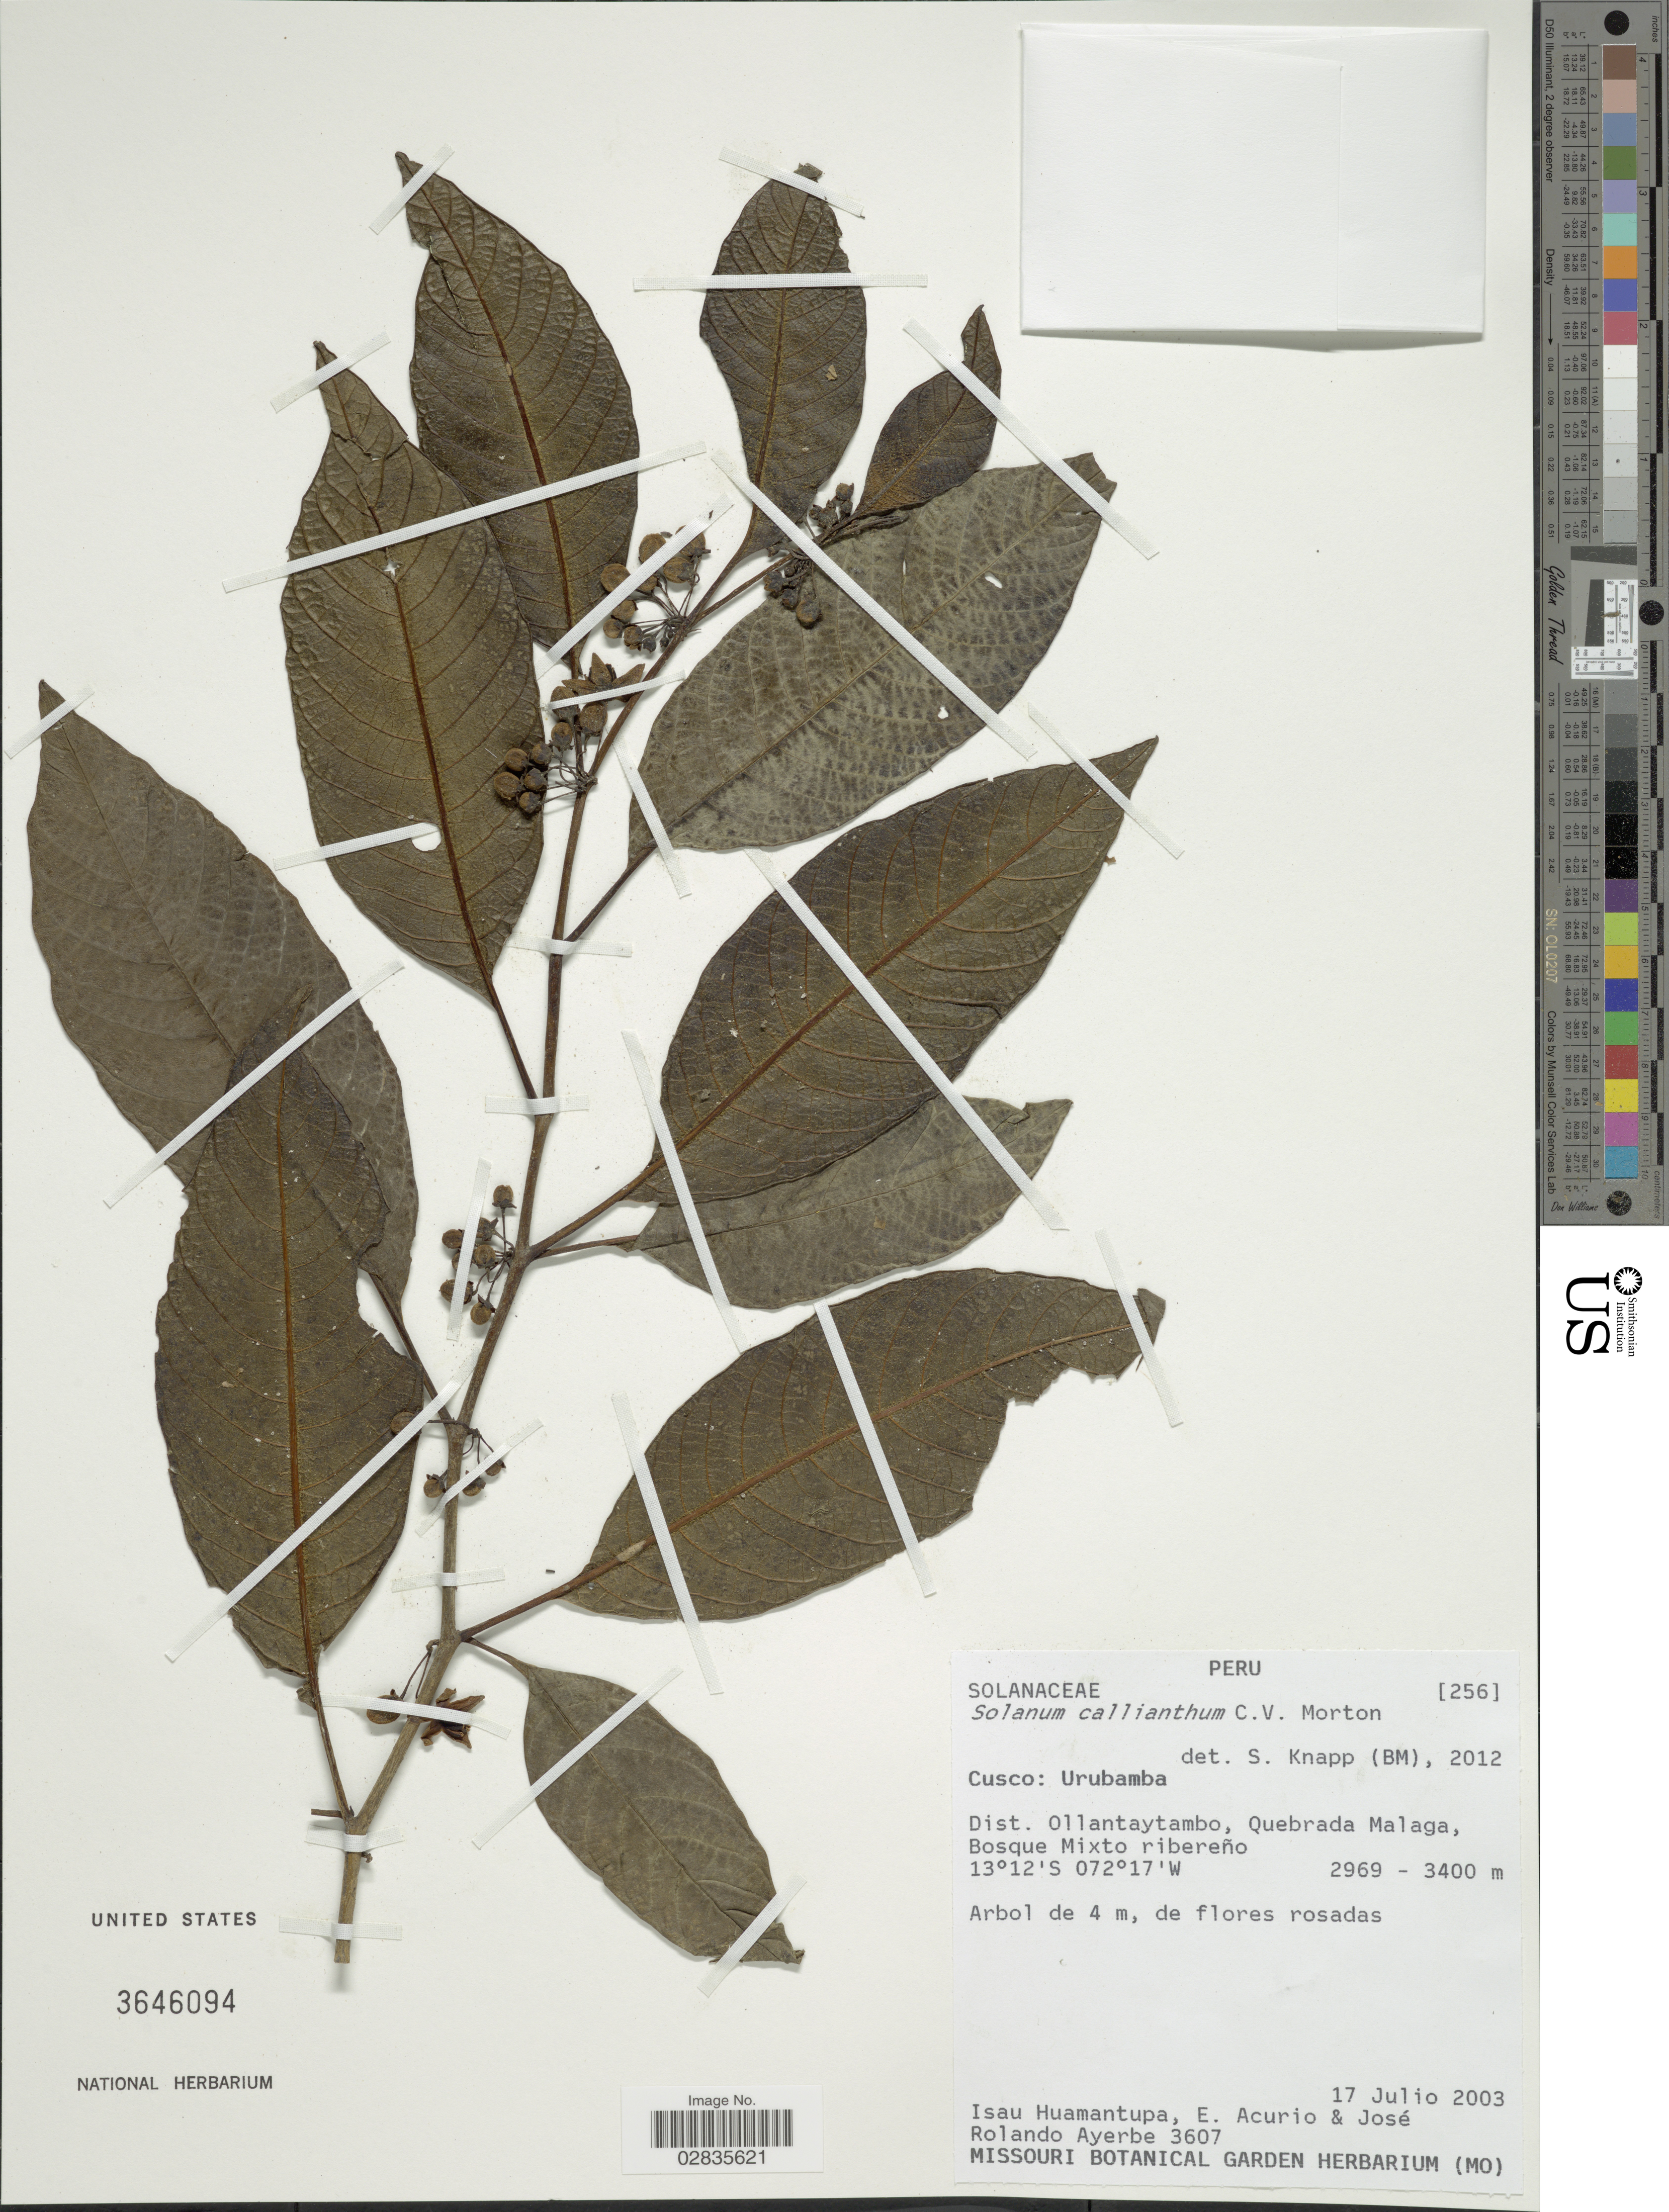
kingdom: Plantae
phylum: Tracheophyta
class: Magnoliopsida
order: Solanales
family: Solanaceae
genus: Solanum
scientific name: Solanum callianthum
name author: C.V. Morton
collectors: I. Huamantupa, E. Acurio & J. Ayerbe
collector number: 3607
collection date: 2003-07-17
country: Peru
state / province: Cusco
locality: Urubamba, Dist. Ollantaytambo, Quebrada Malaga.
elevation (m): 2969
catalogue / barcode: US 3646094